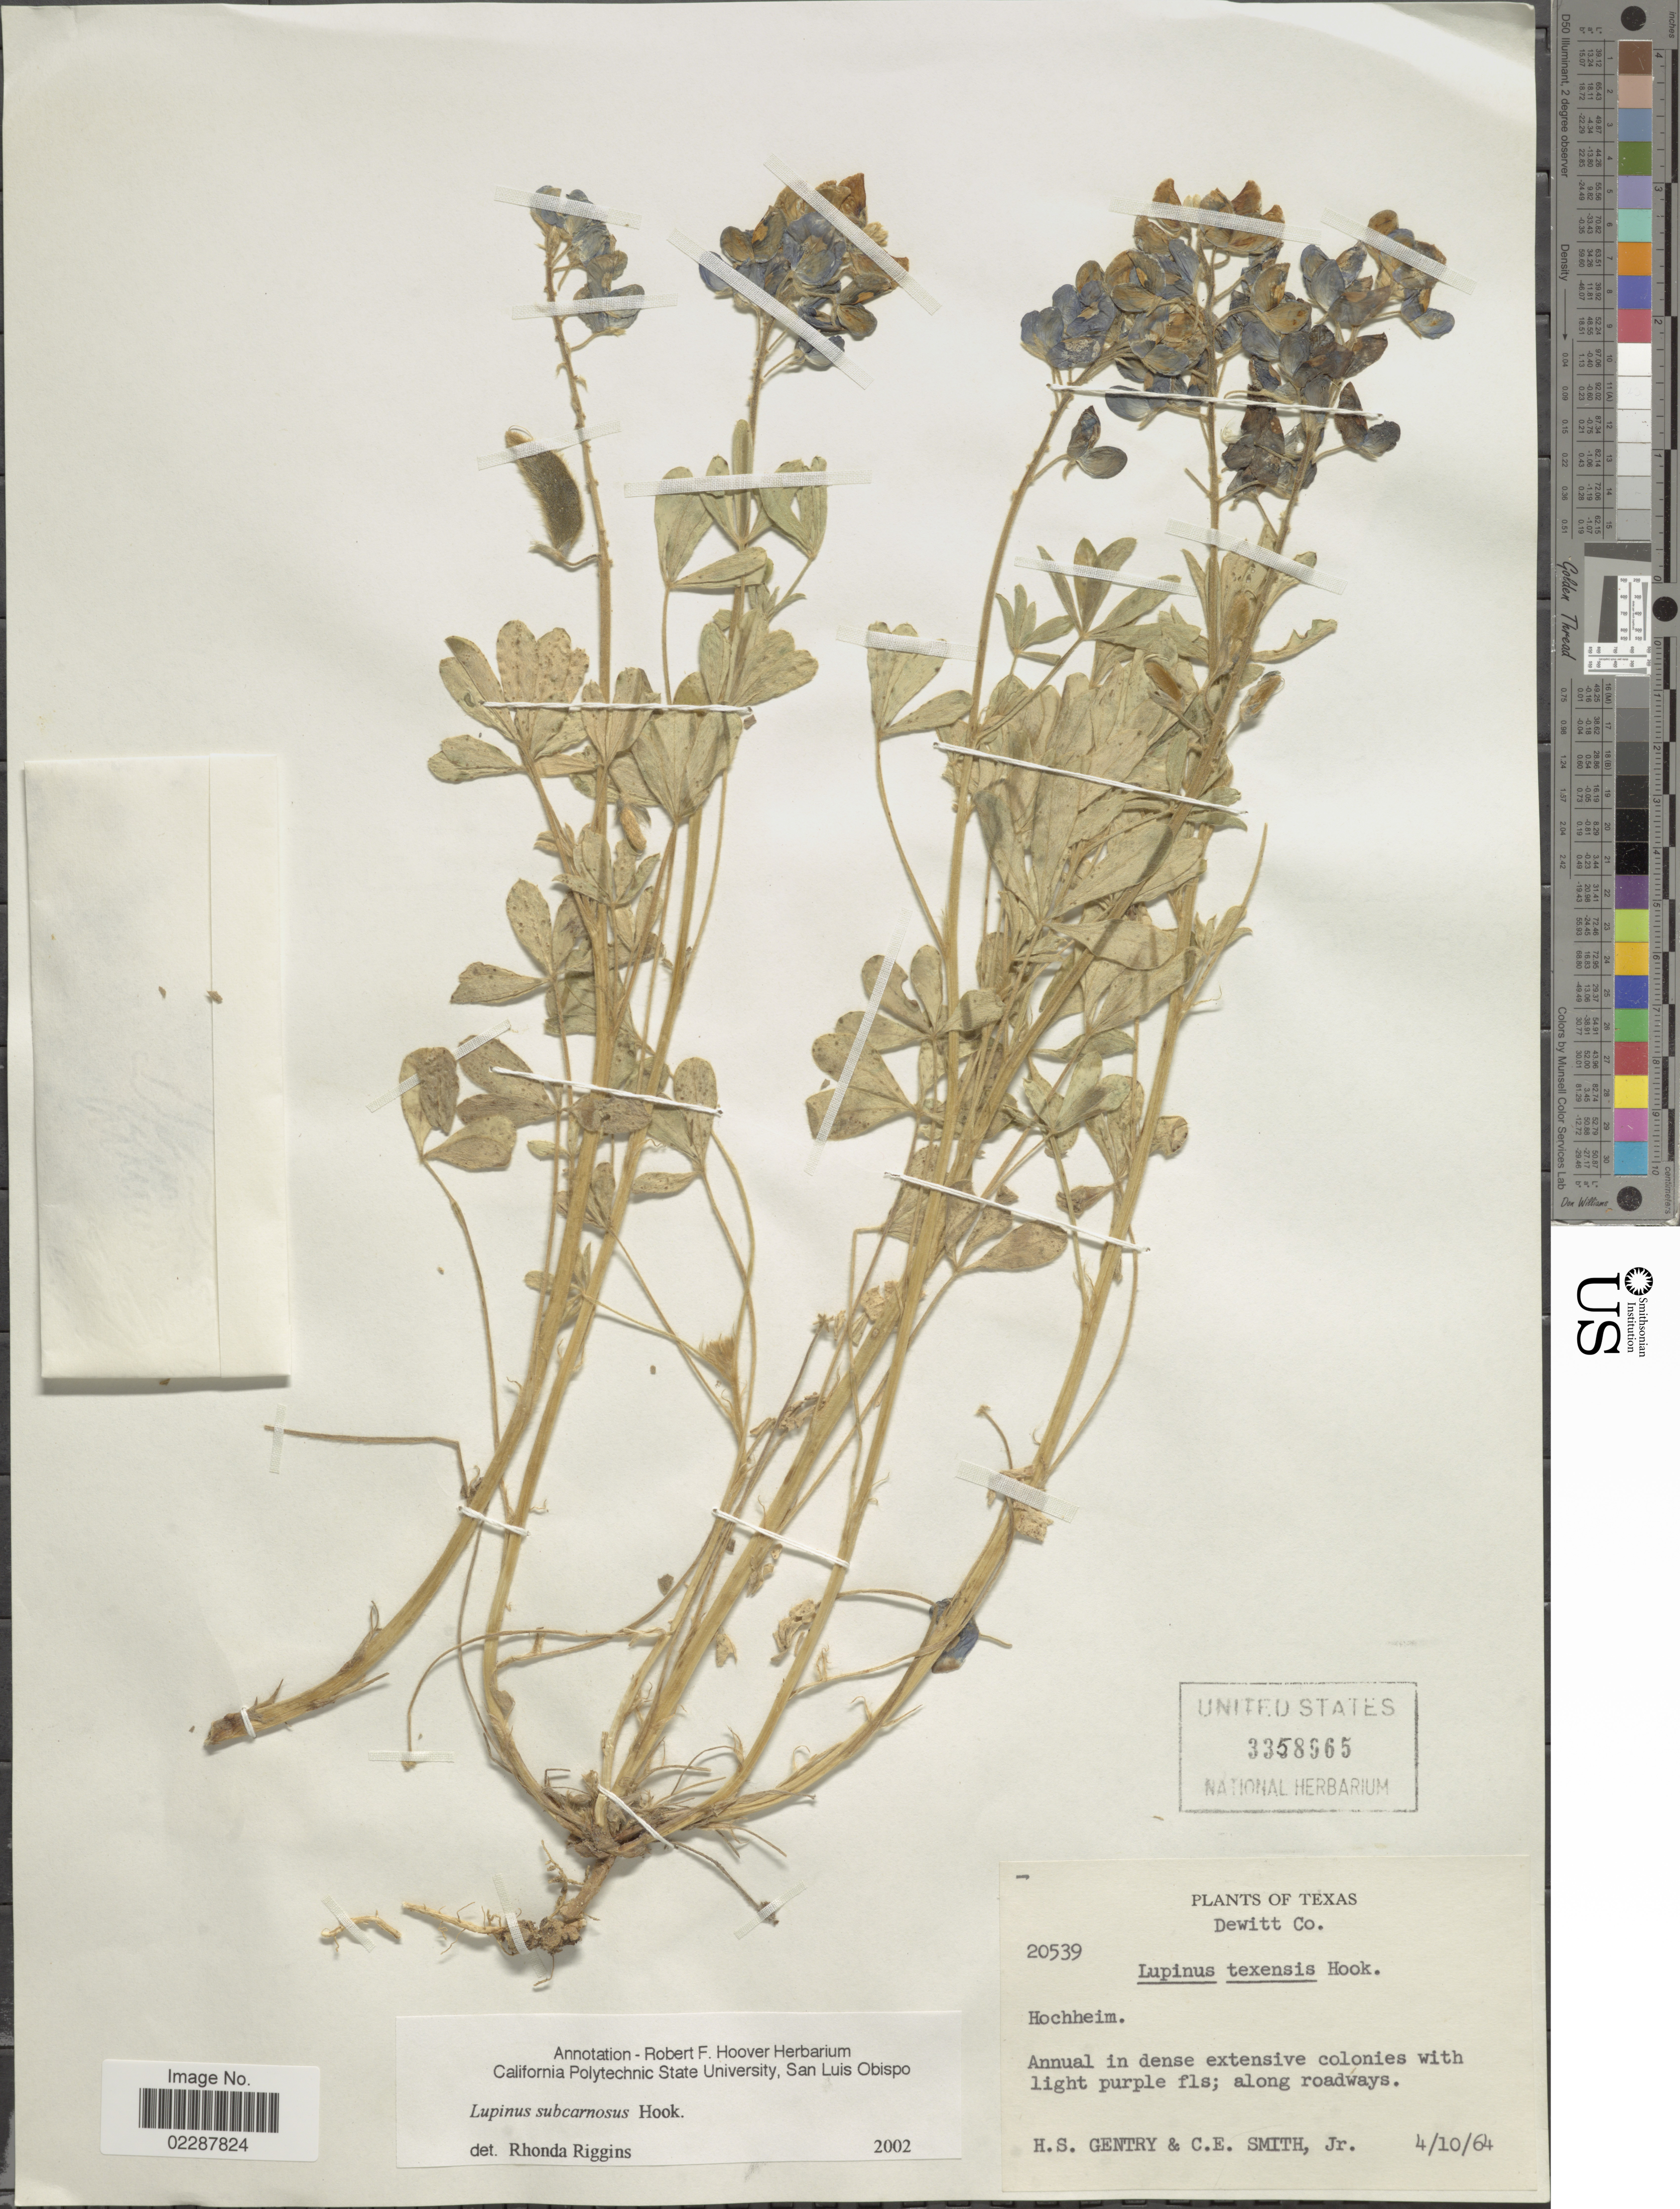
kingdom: Plantae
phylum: Tracheophyta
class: Magnoliopsida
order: Fabales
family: Fabaceae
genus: Lupinus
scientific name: Lupinus subcarnosus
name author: Hook.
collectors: H. S. Gentry & C. E. Smith Jr.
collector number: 20539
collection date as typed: Transcribed d/m/y: 10/4/64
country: United States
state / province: Texas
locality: Dewitt Co.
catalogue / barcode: US 335869